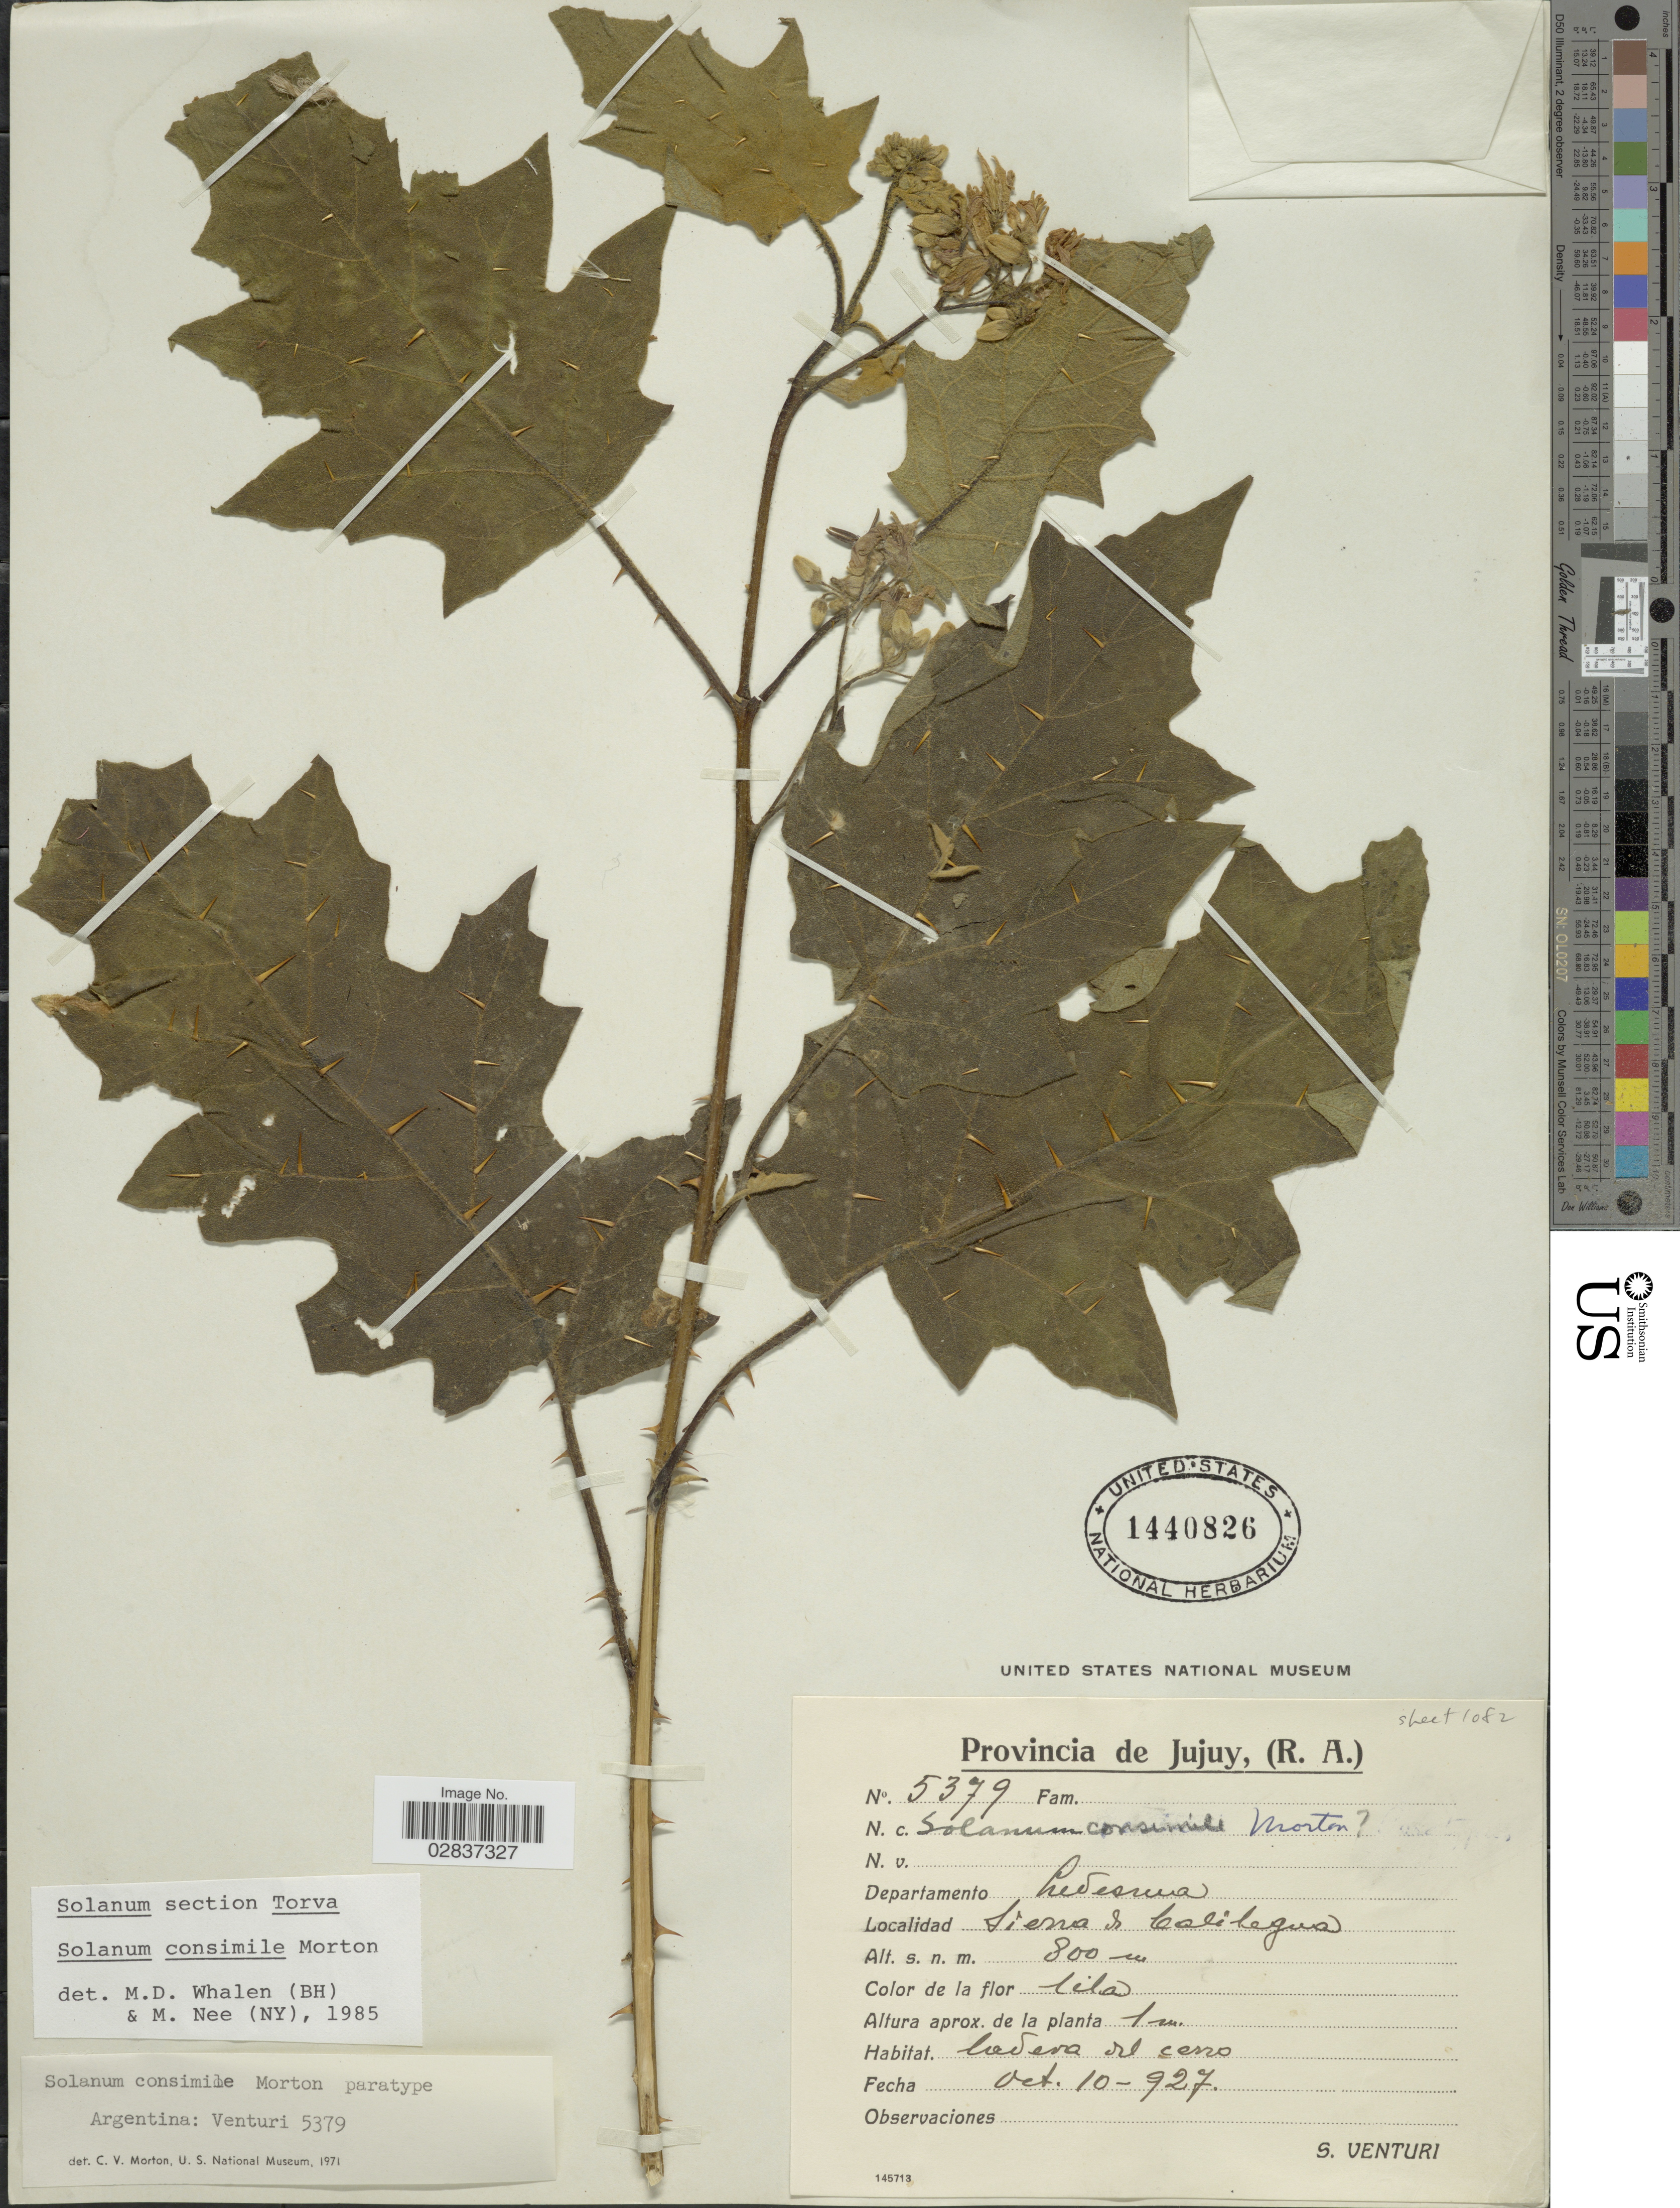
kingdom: Plantae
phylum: Tracheophyta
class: Magnoliopsida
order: Solanales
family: Solanaceae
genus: Solanum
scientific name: Solanum consimile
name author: C.V. Morton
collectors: S. Venturi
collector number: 5379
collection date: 1927-10-10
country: Argentina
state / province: Jujuy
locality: Departamento Ledesma, Sierra de Calilegua.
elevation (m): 800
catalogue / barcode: US 1440826